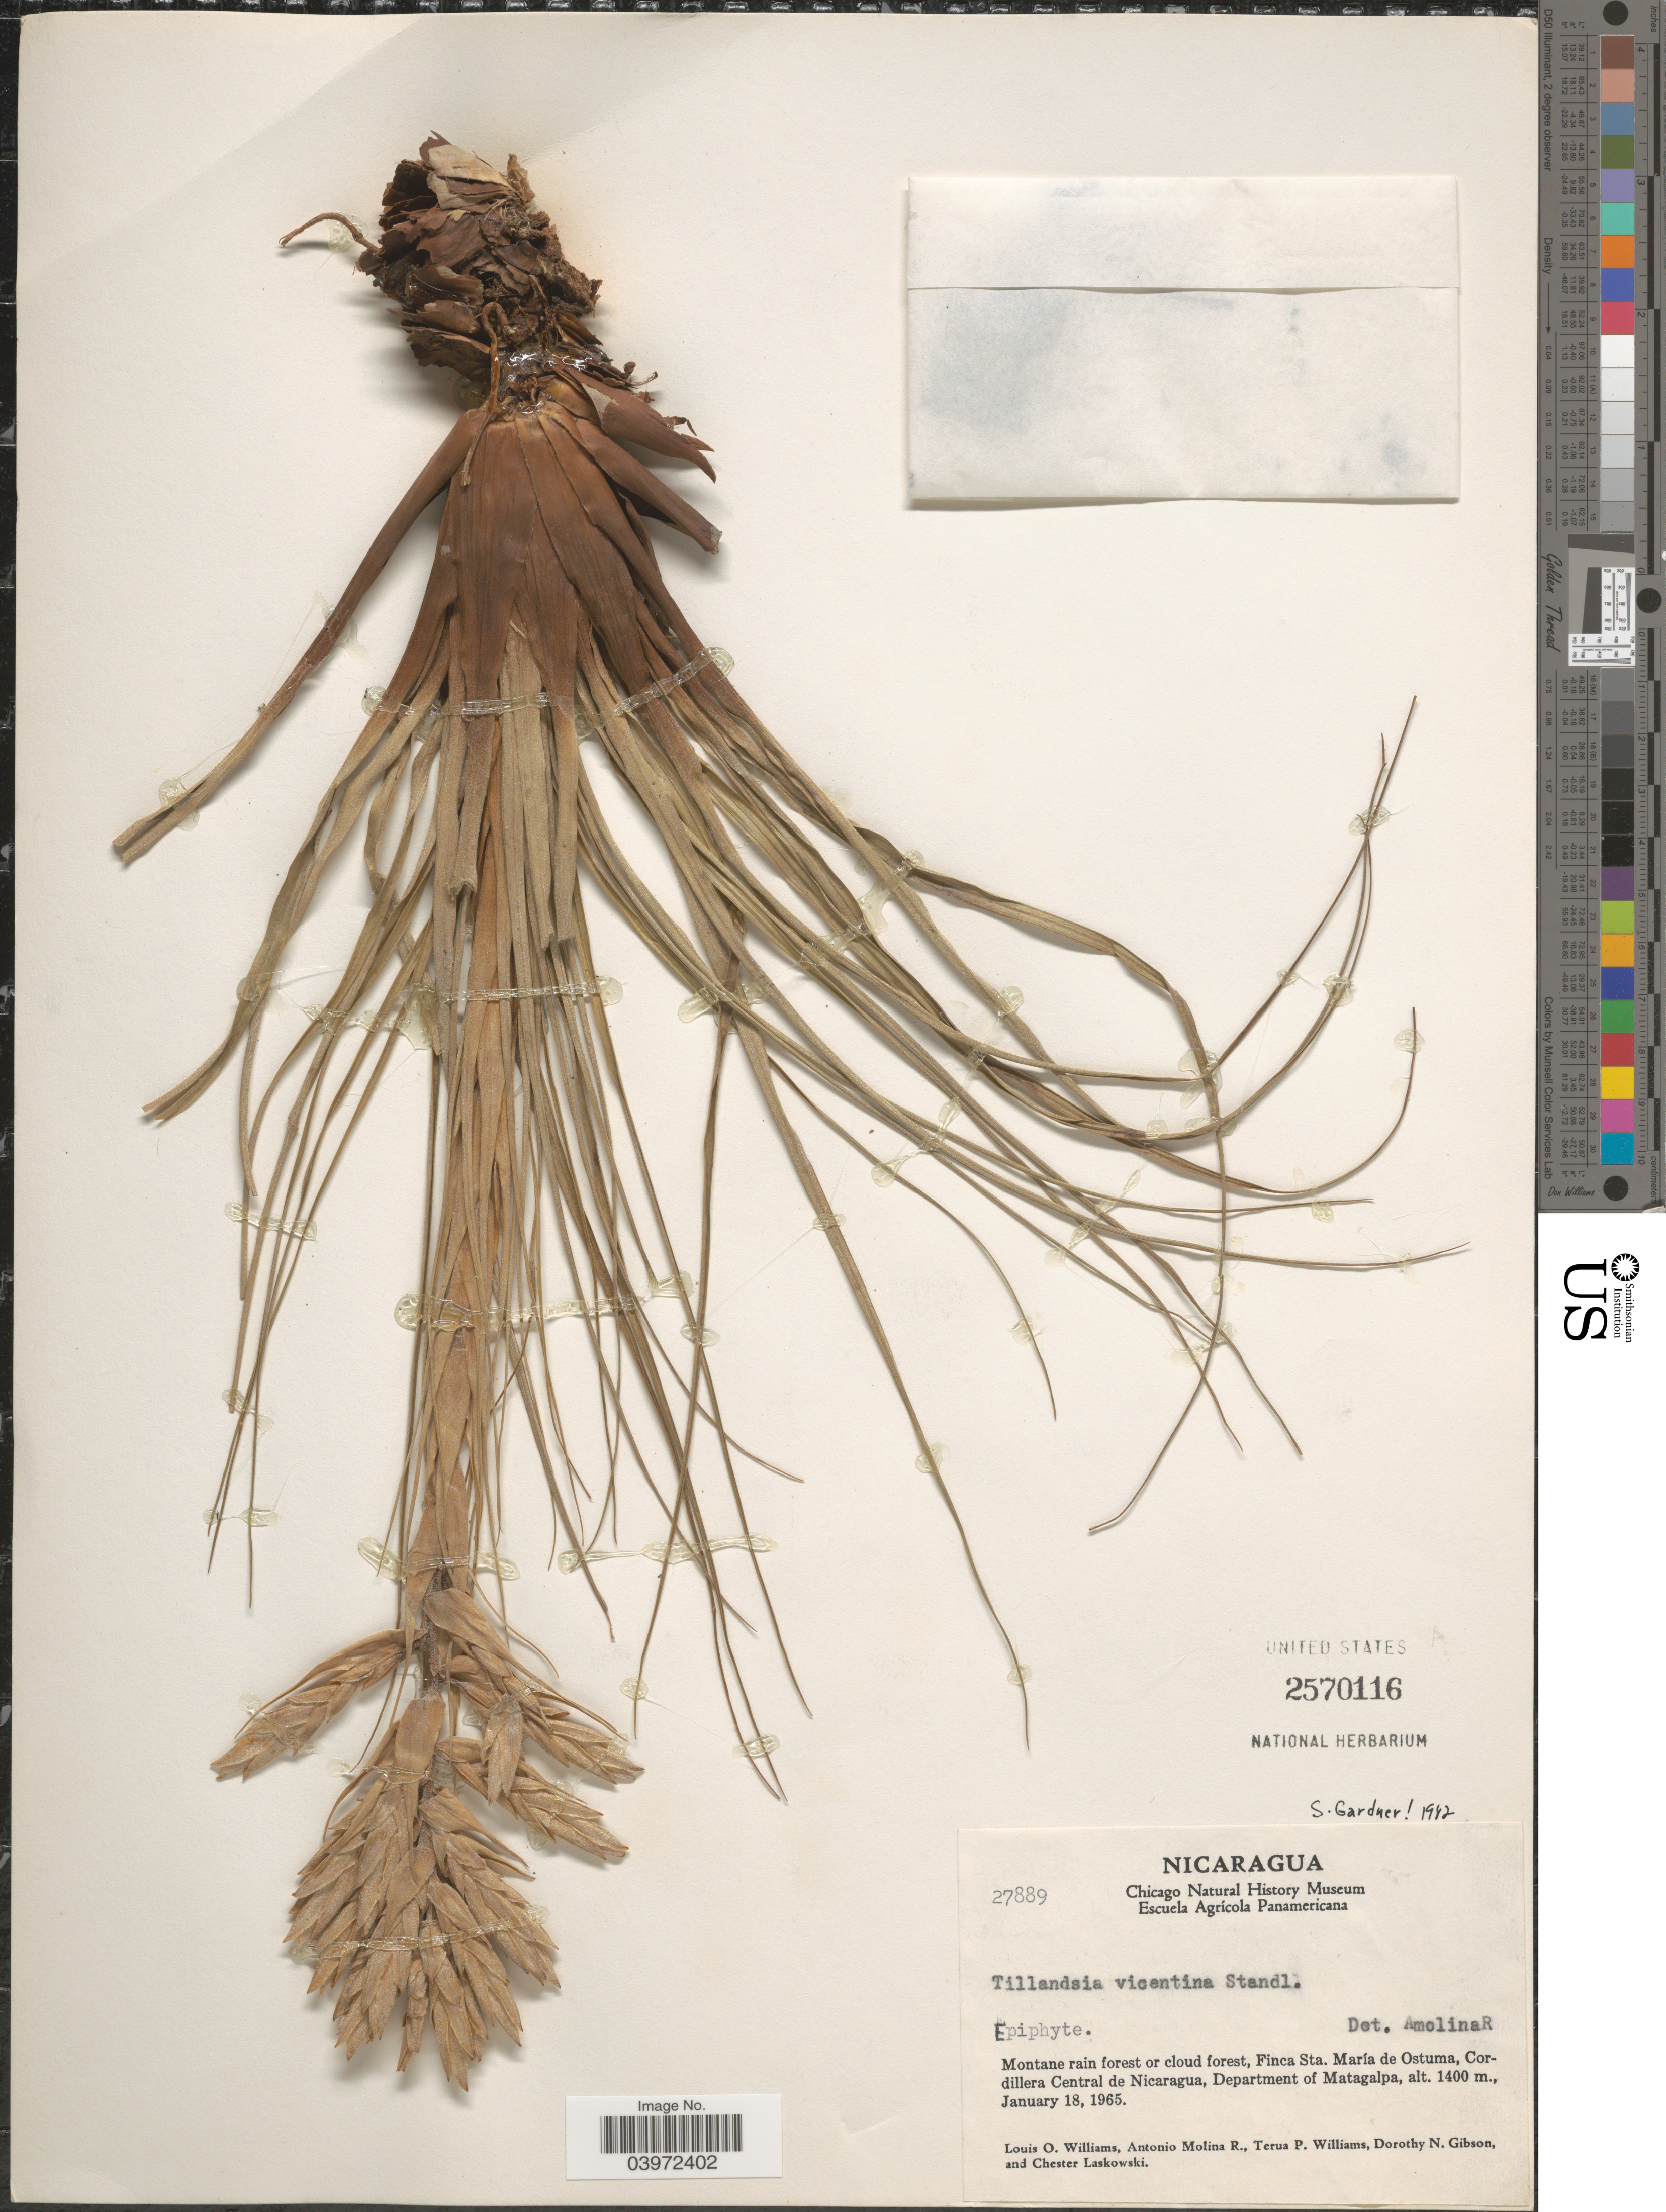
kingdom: Plantae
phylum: Tracheophyta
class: Liliopsida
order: Poales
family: Bromeliaceae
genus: Tillandsia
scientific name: Tillandsia vicentina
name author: Standl.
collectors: L. O. Williams, A. Molina R., T. Williams, D. N. Gibson & C. Laskowski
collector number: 27889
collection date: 1965-01-18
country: Nicaragua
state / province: Matagalpa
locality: Montane rain forest or cloud forest, Finca Sta. María de Ostuma, Cordillera Central de Nicaragua, Department of Matagalpa.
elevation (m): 1400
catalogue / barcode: US 2570116